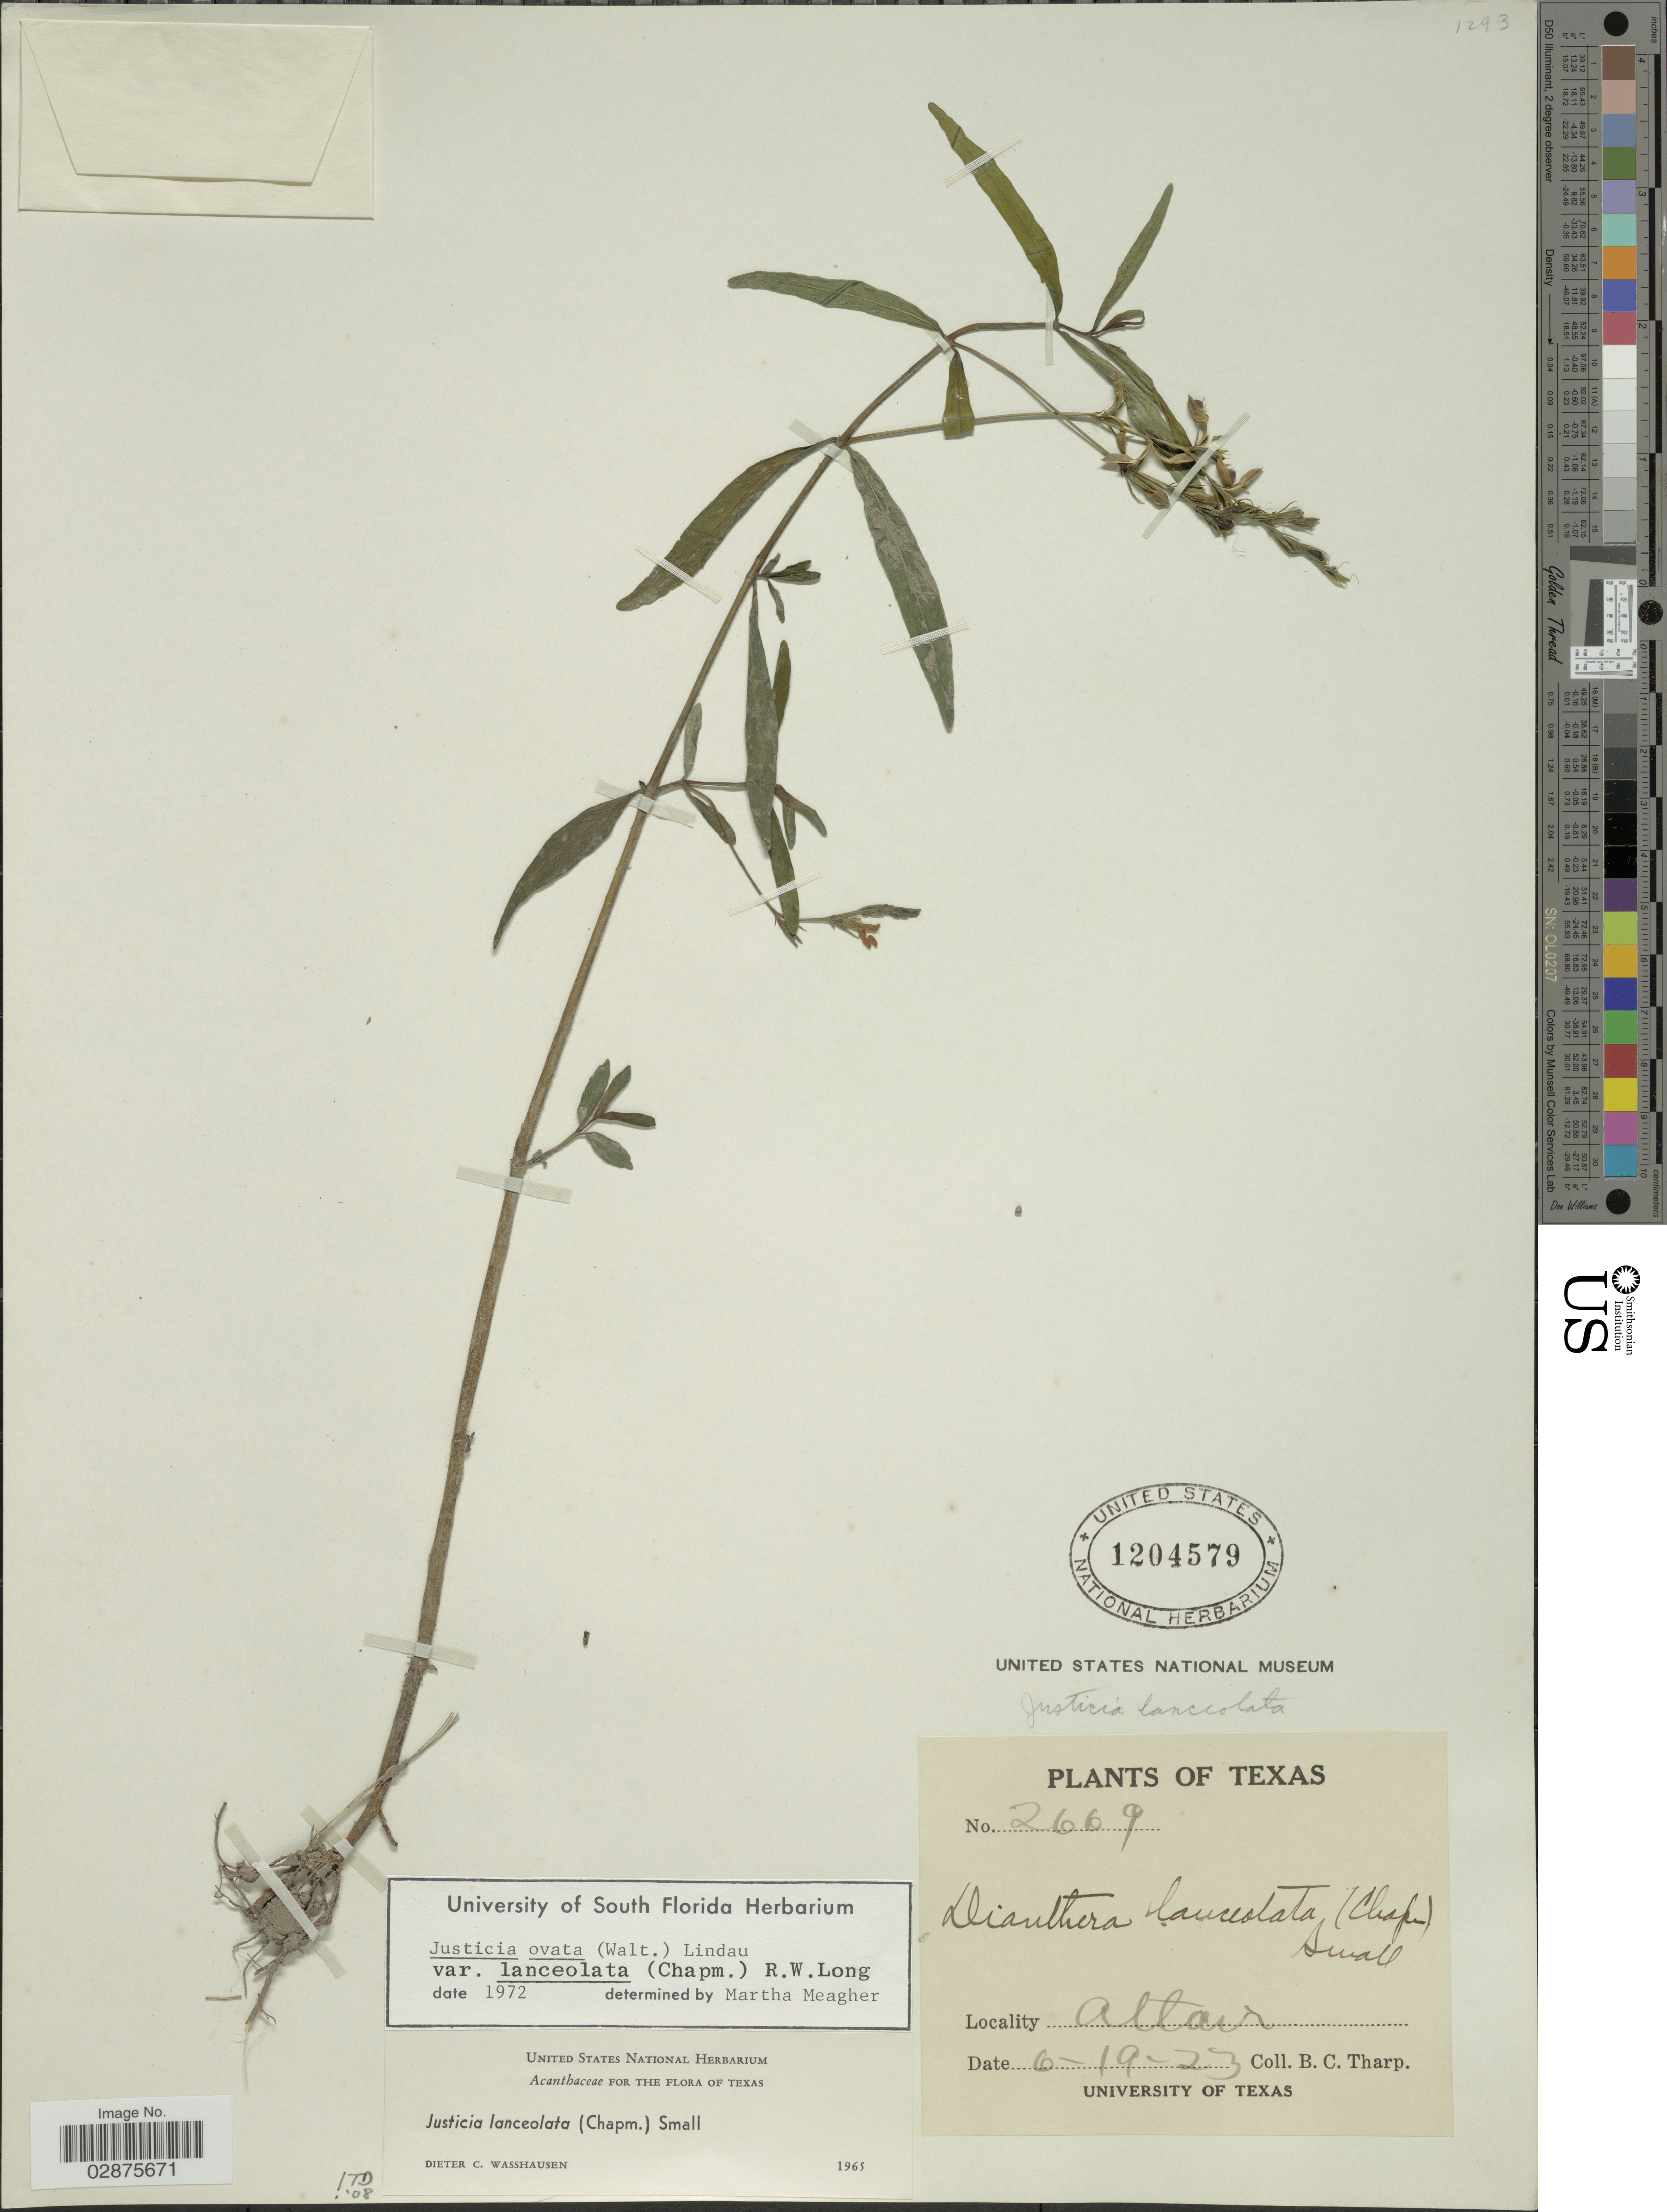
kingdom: Plantae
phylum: Tracheophyta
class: Magnoliopsida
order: Lamiales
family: Acanthaceae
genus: Justicia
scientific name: Justicia lanceolata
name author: (Chapm.) Small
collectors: B. C. Tharp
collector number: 2669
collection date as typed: Transcribed d/m/y: 19/6/23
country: United States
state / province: Texas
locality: Altair.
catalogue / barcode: US 1204579